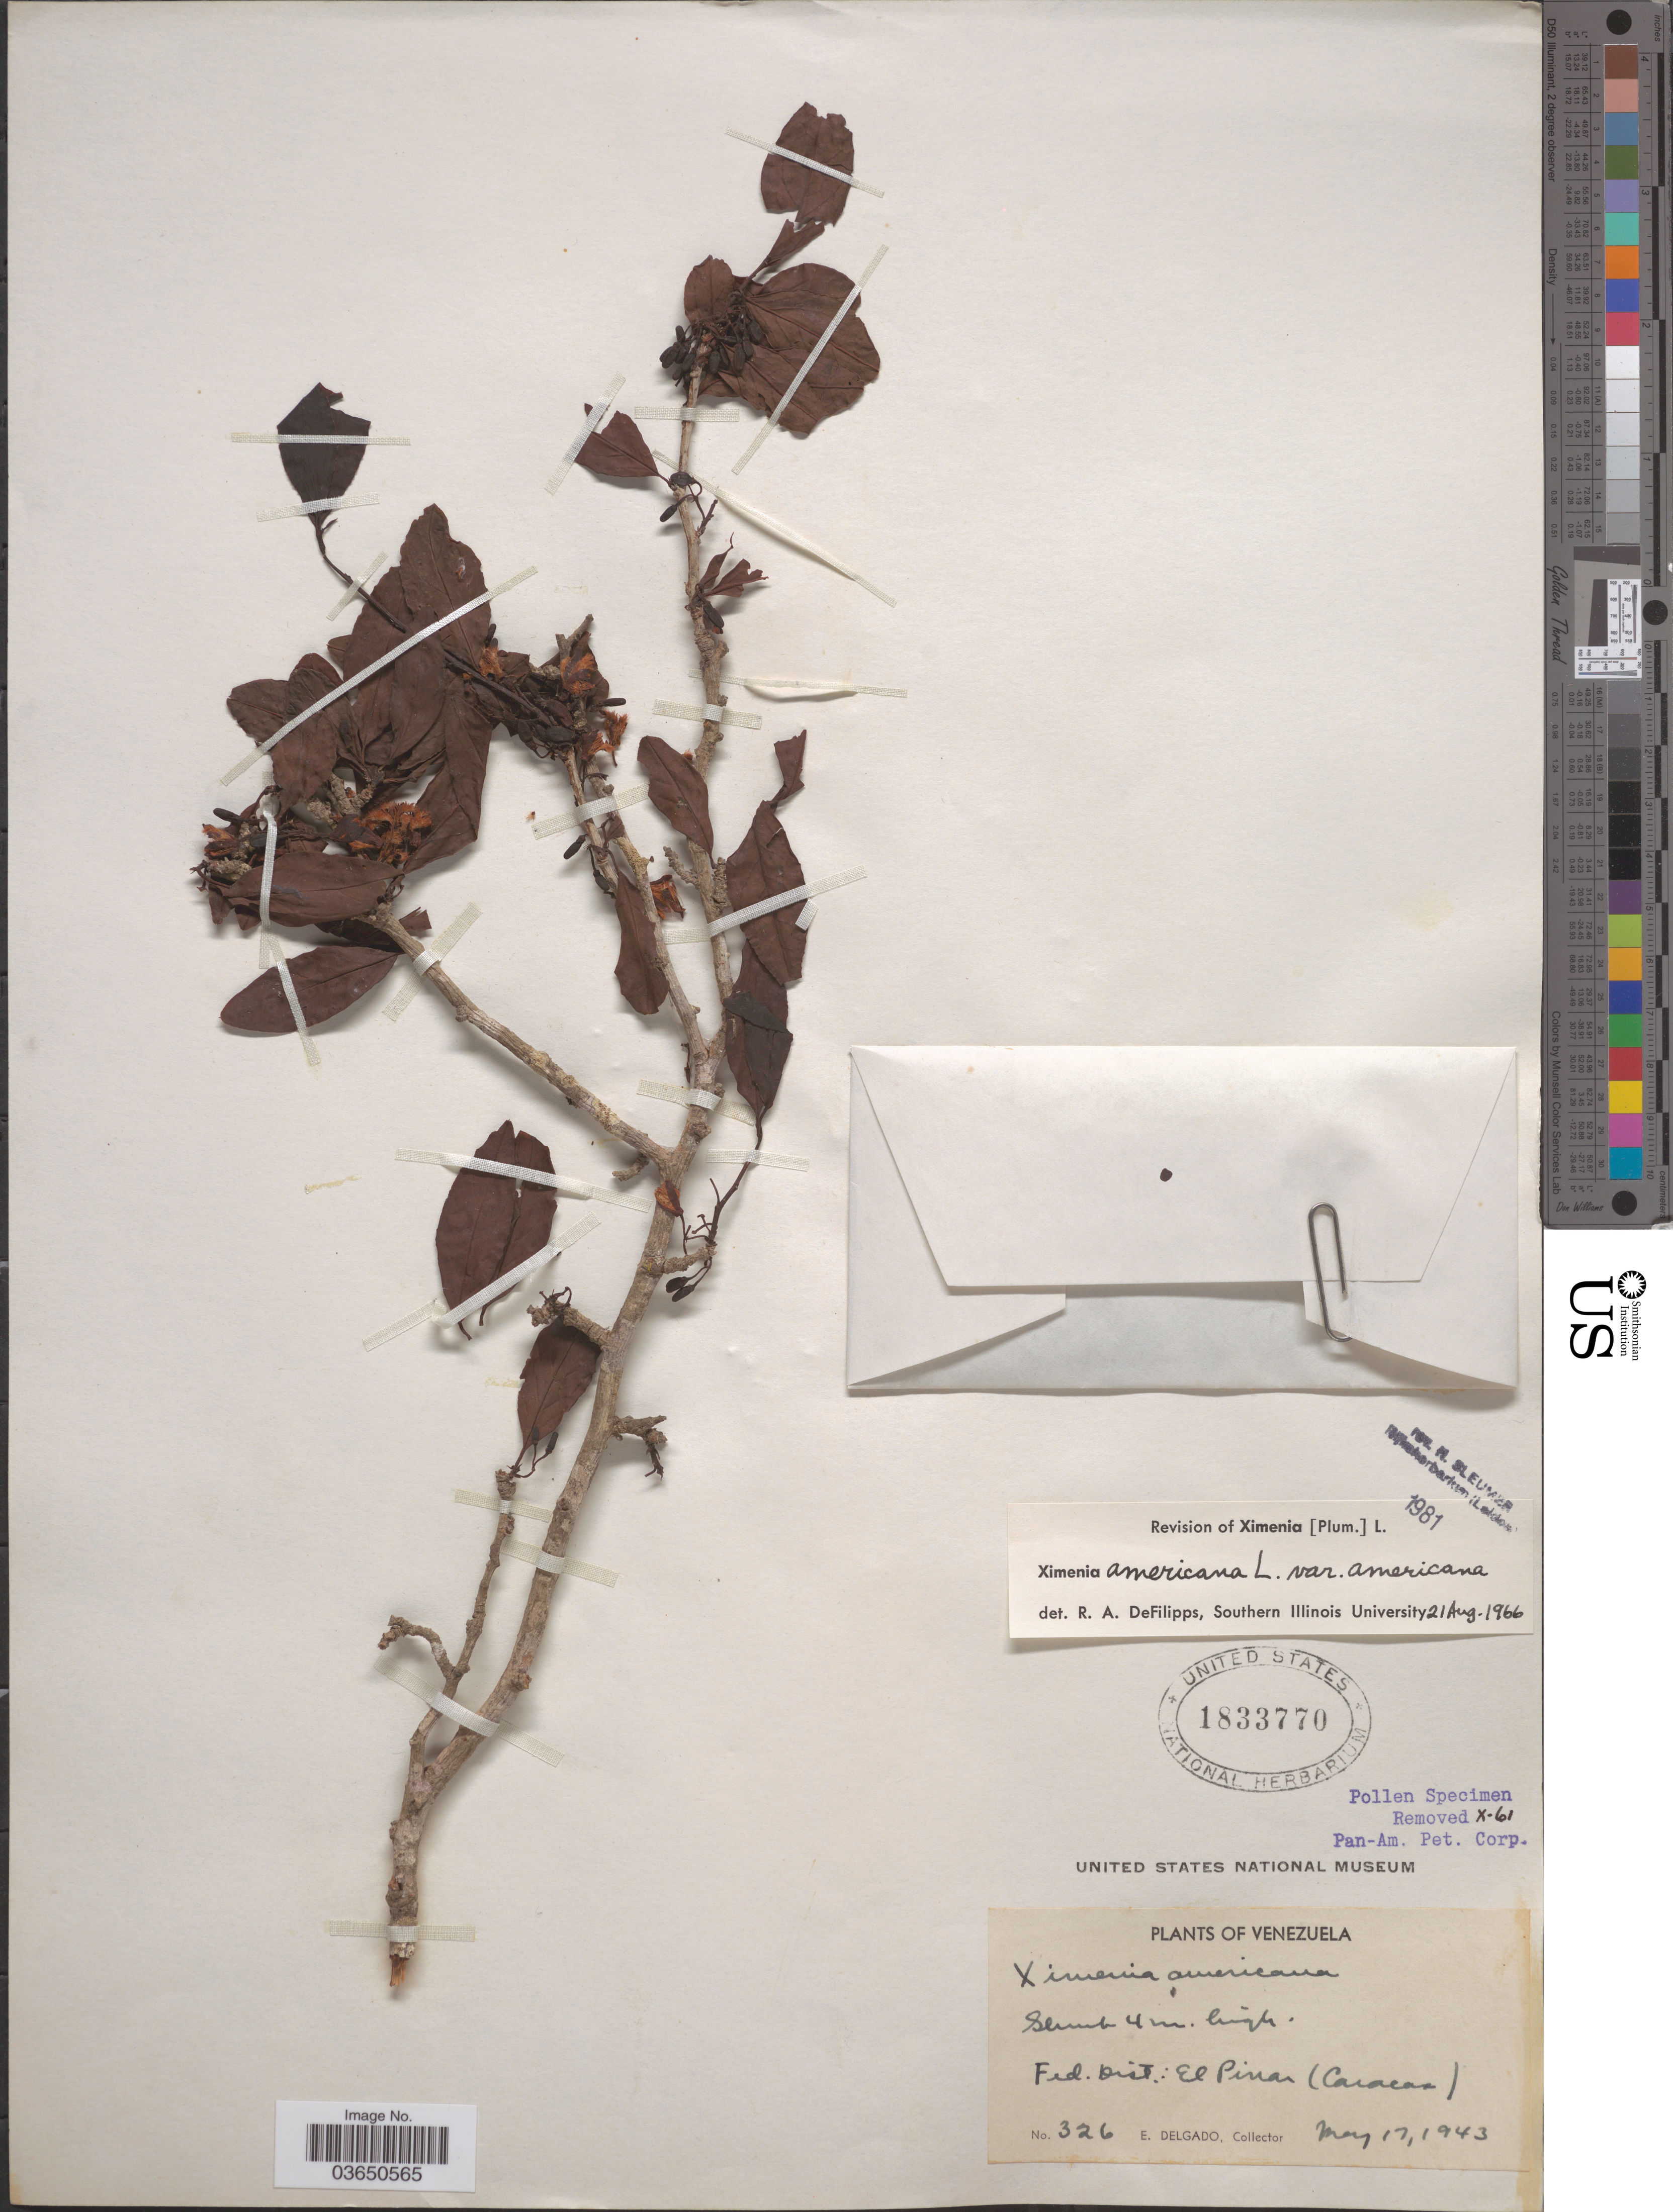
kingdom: Plantae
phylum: Tracheophyta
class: Magnoliopsida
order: Santalales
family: Ximeniaceae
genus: Ximenia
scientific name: Ximenia americana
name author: L.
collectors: E. Delgado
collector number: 326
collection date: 1943-05-17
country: Venezuela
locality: Fed. Dist.: El Pinar (Caracas).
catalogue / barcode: US 1833770